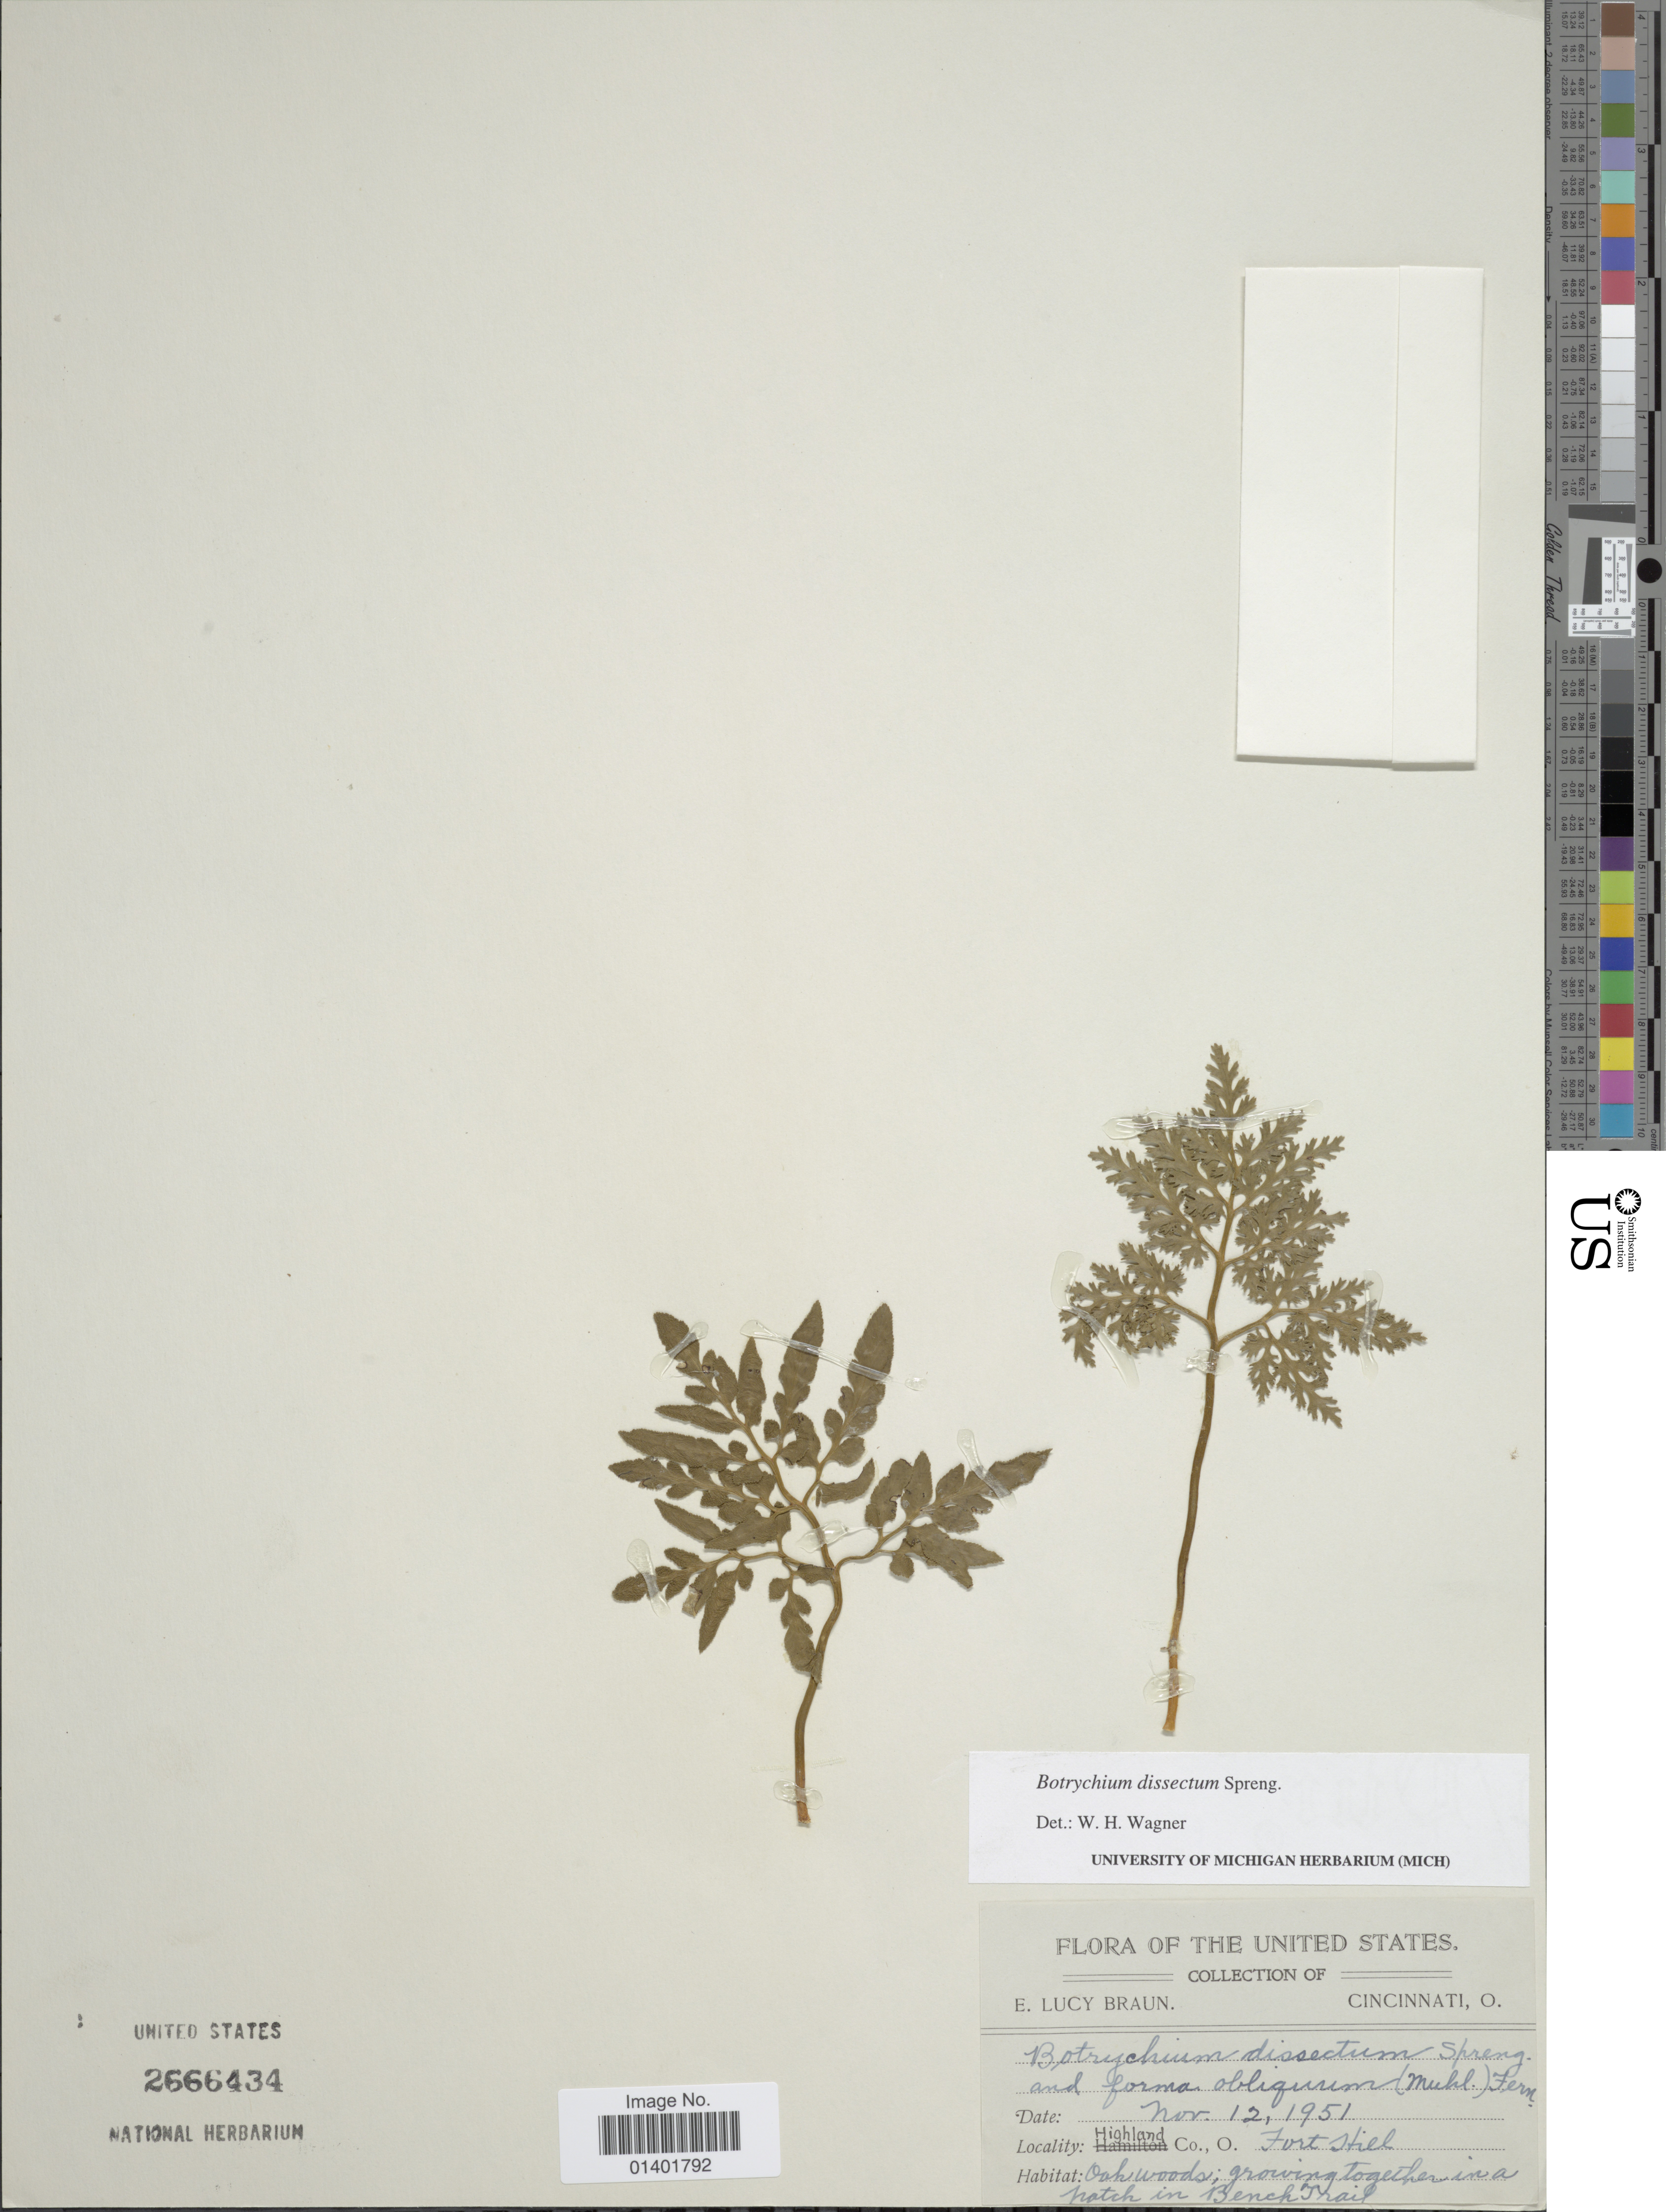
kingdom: Plantae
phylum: Tracheophyta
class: Polypodiopsida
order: Ophioglossales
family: Ophioglossaceae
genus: Botrychium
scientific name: Botrychium dissectum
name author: Spreng.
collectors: E. L. Braun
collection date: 1951-11-12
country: United States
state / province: Ohio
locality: Highland Co., O. Fort Hill.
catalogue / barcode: US 2666434